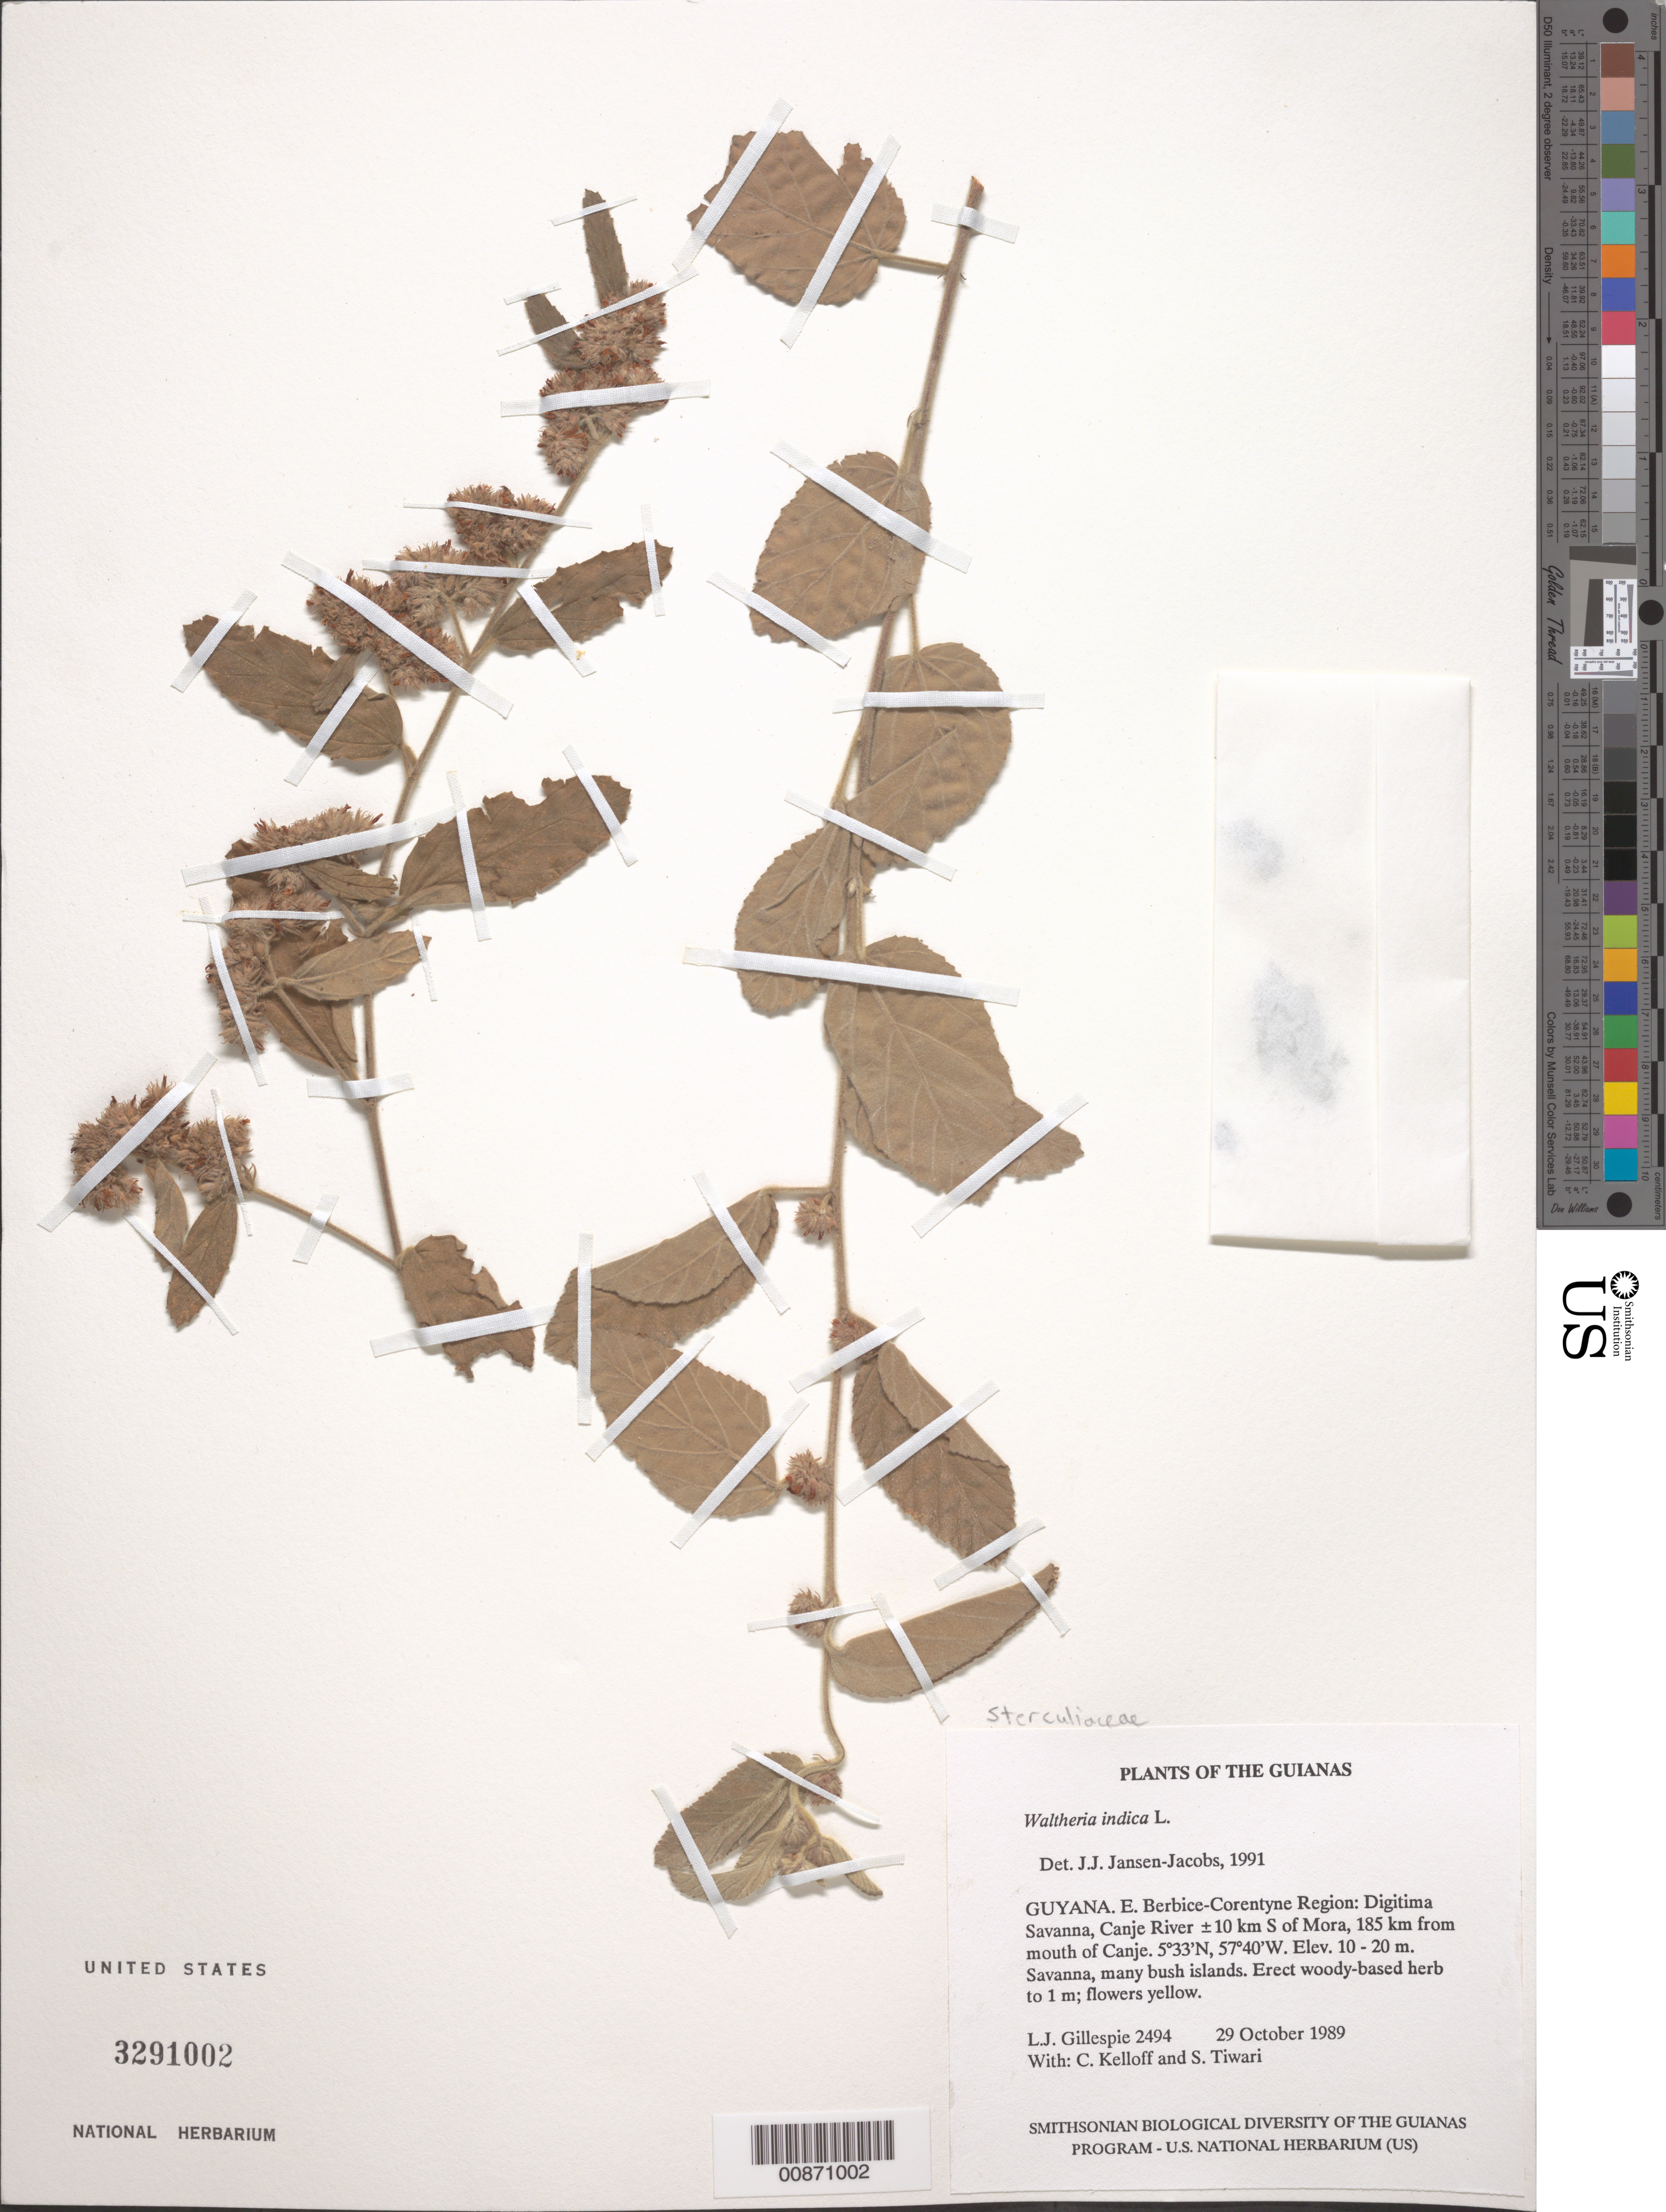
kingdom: Plantae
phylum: Tracheophyta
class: Magnoliopsida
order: Malvales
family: Malvaceae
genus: Waltheria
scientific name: Waltheria indica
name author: L.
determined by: Jansen-Jacobs, M. J., (U), Nationaal Herbarium Nederland, Utrecht University branch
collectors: L. J. Gillespie, C. L. Kelloff & S. Tiwari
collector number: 2494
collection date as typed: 29 October 1989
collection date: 1989-10-29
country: Guyana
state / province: E. Berbice-Corentyne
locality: Digitima Savanna, Canje River ±20 km S of Mora, 185 km from mouth of Canje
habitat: Savanna, many bush islands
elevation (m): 10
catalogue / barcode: US 3291002